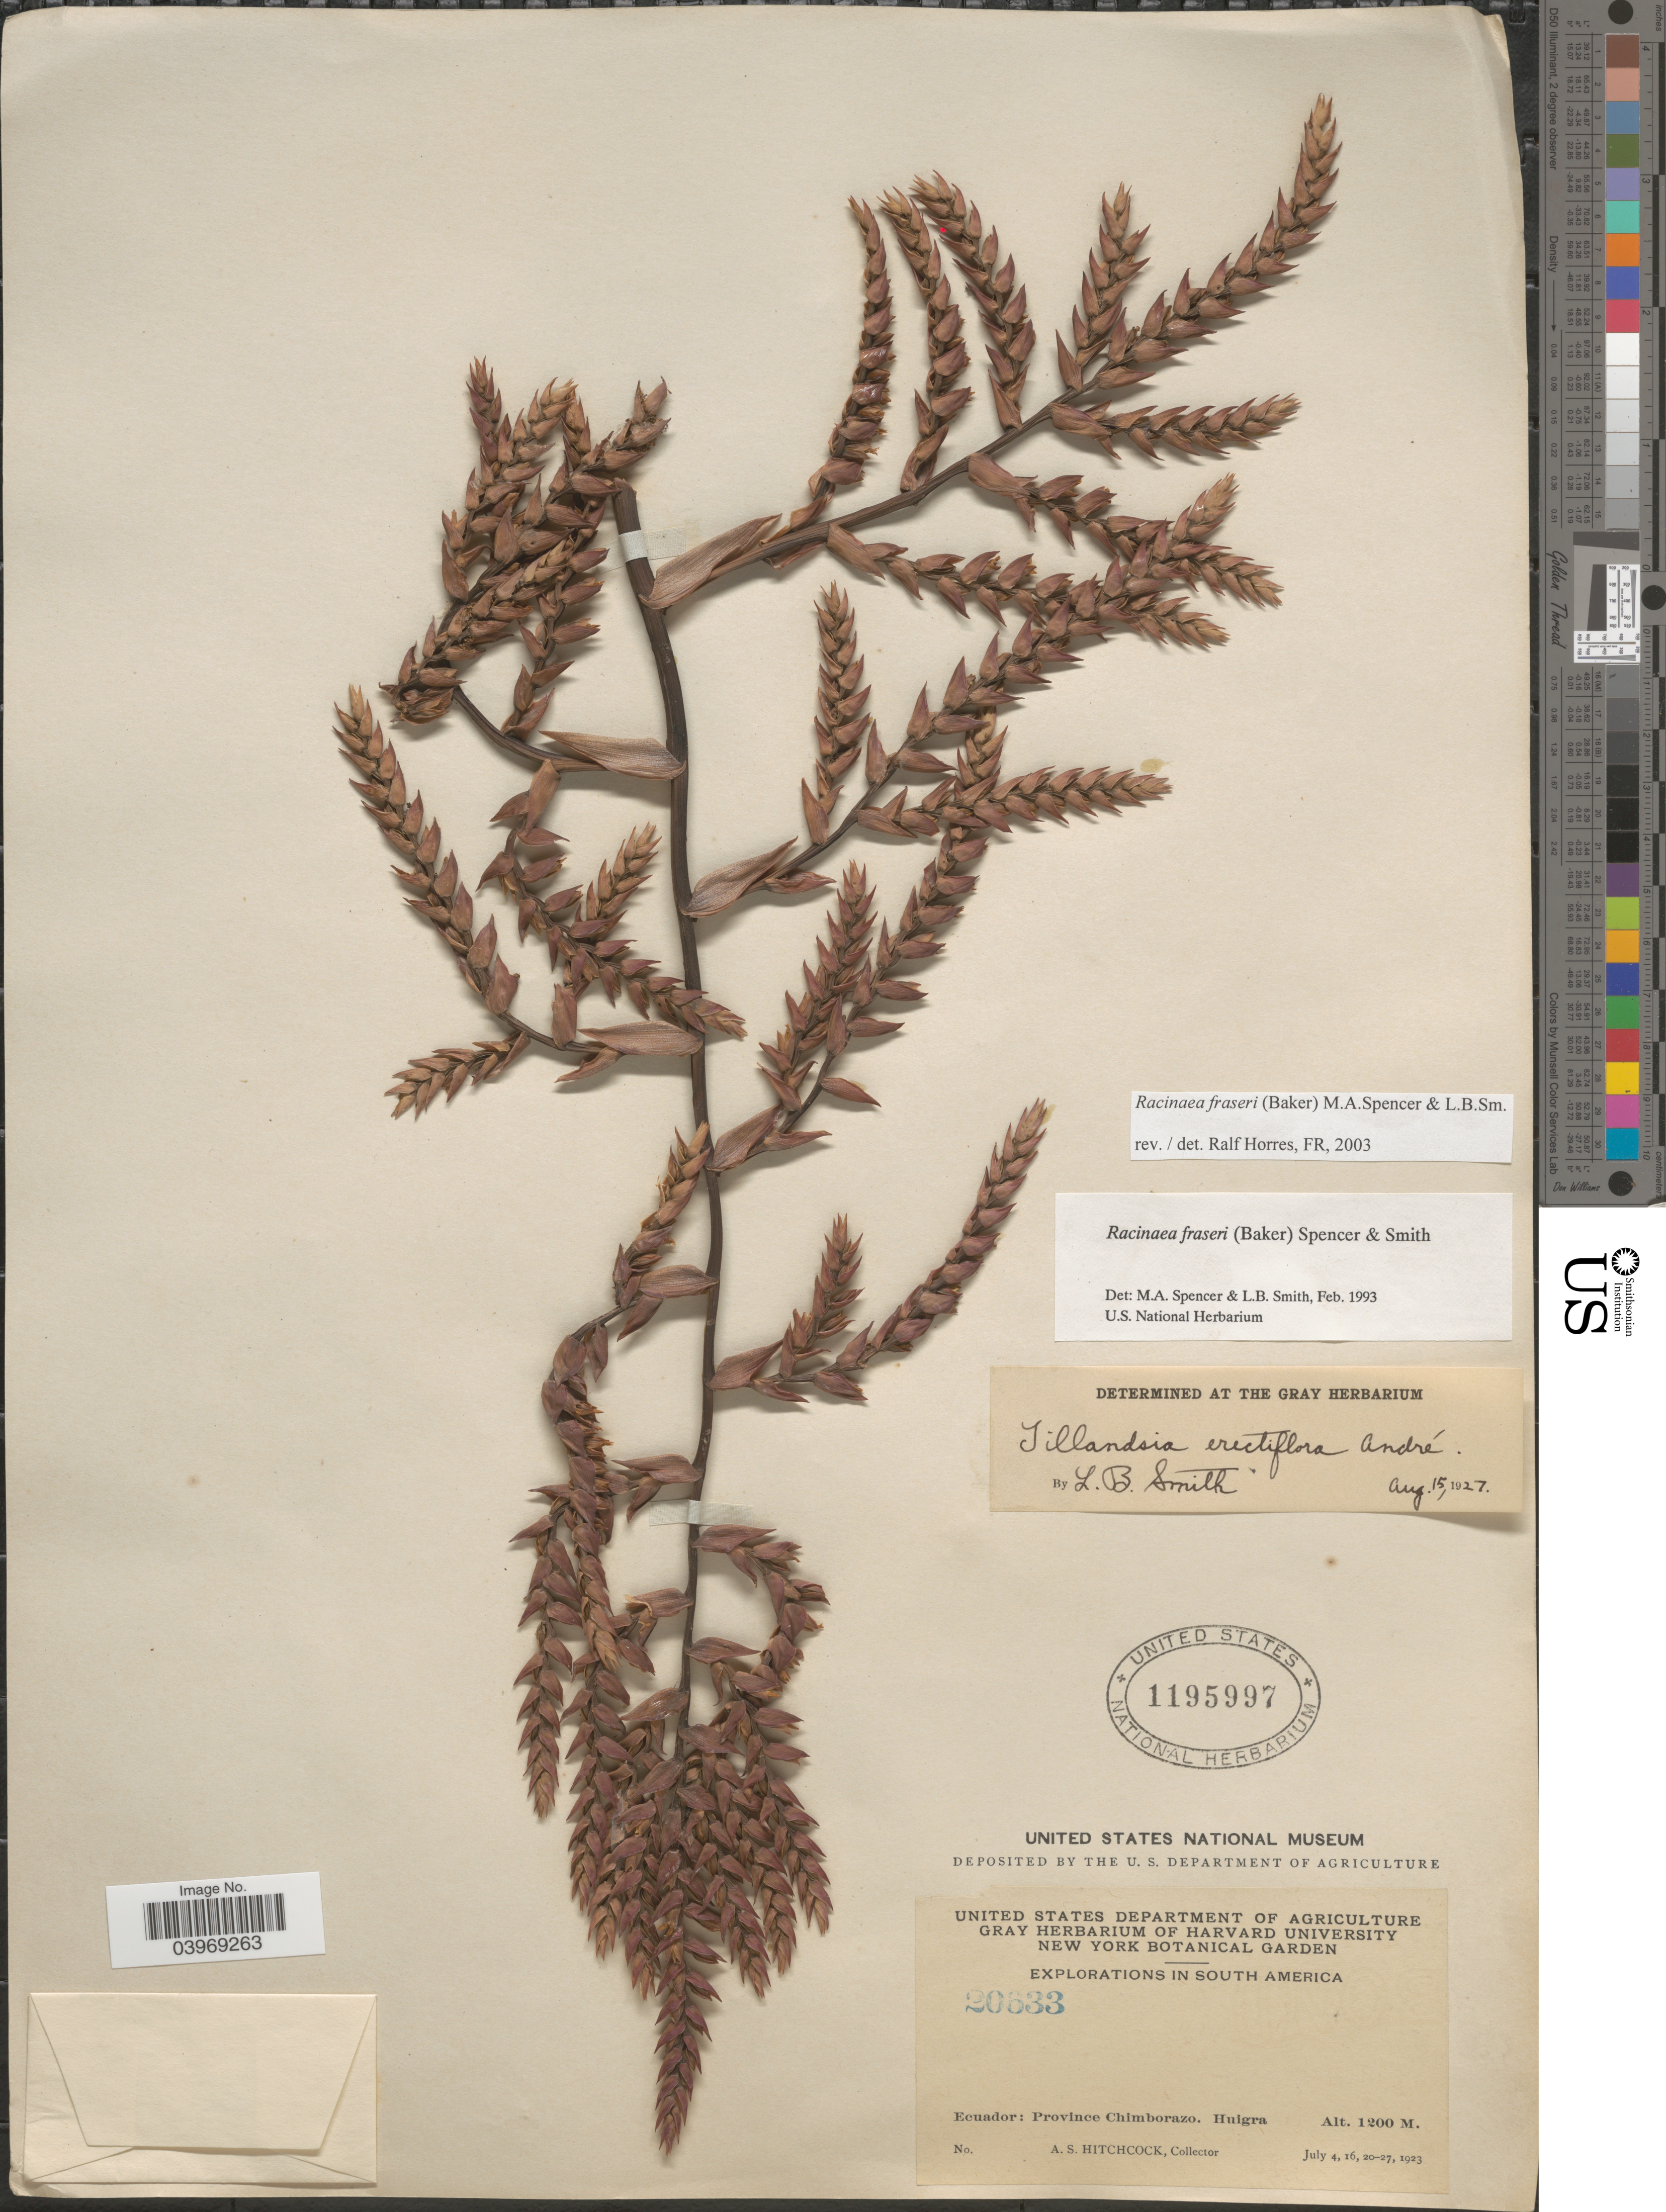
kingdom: Plantae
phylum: Tracheophyta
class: Liliopsida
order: Poales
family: Bromeliaceae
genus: Racinaea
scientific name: Racinaea fraseri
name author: (Baker) M.A. Spencer & L.B. Sm.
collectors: A. S. Hitchcock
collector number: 20633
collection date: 1923-07-04/1923-07-27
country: Ecuador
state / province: Chimborazo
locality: Huigra.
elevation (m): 1200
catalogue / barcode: US 1195997